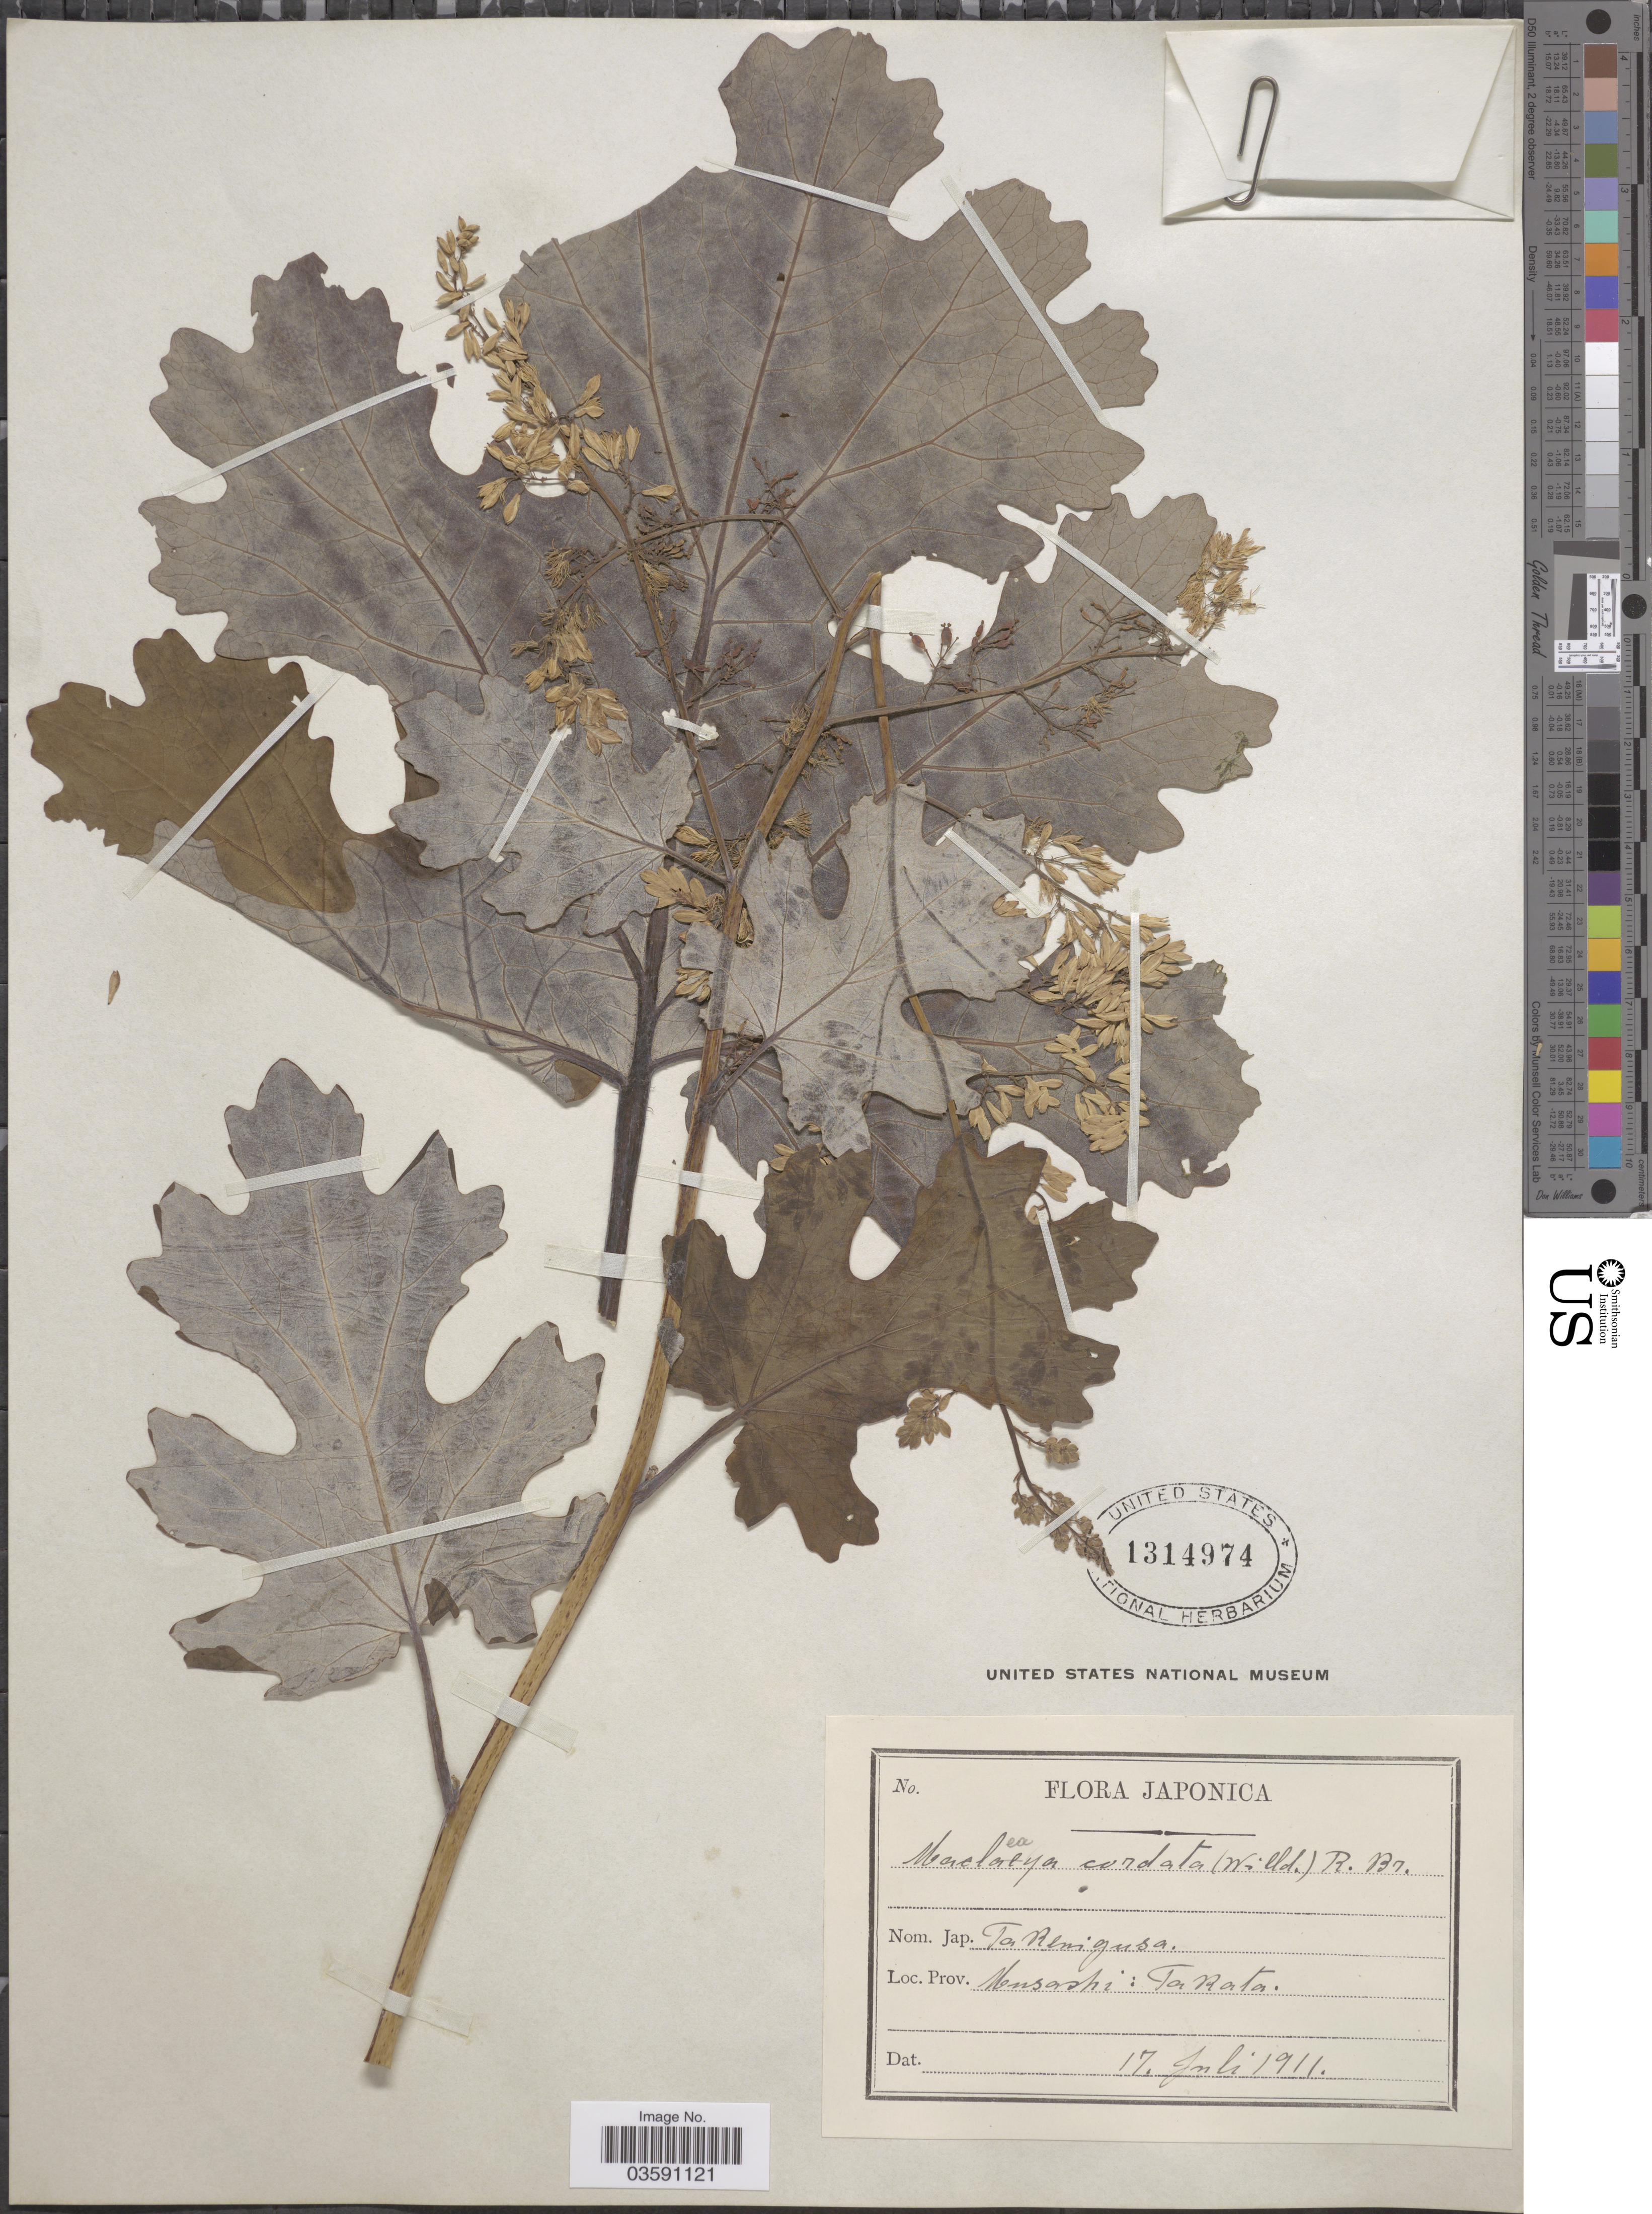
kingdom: Plantae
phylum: Tracheophyta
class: Magnoliopsida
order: Ranunculales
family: Papaveraceae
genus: Macleaya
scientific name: Macleaya cordata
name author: (Willd.) R. Br.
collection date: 1911-07-17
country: Japan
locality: Musashi: Takata.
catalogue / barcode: US 1314974